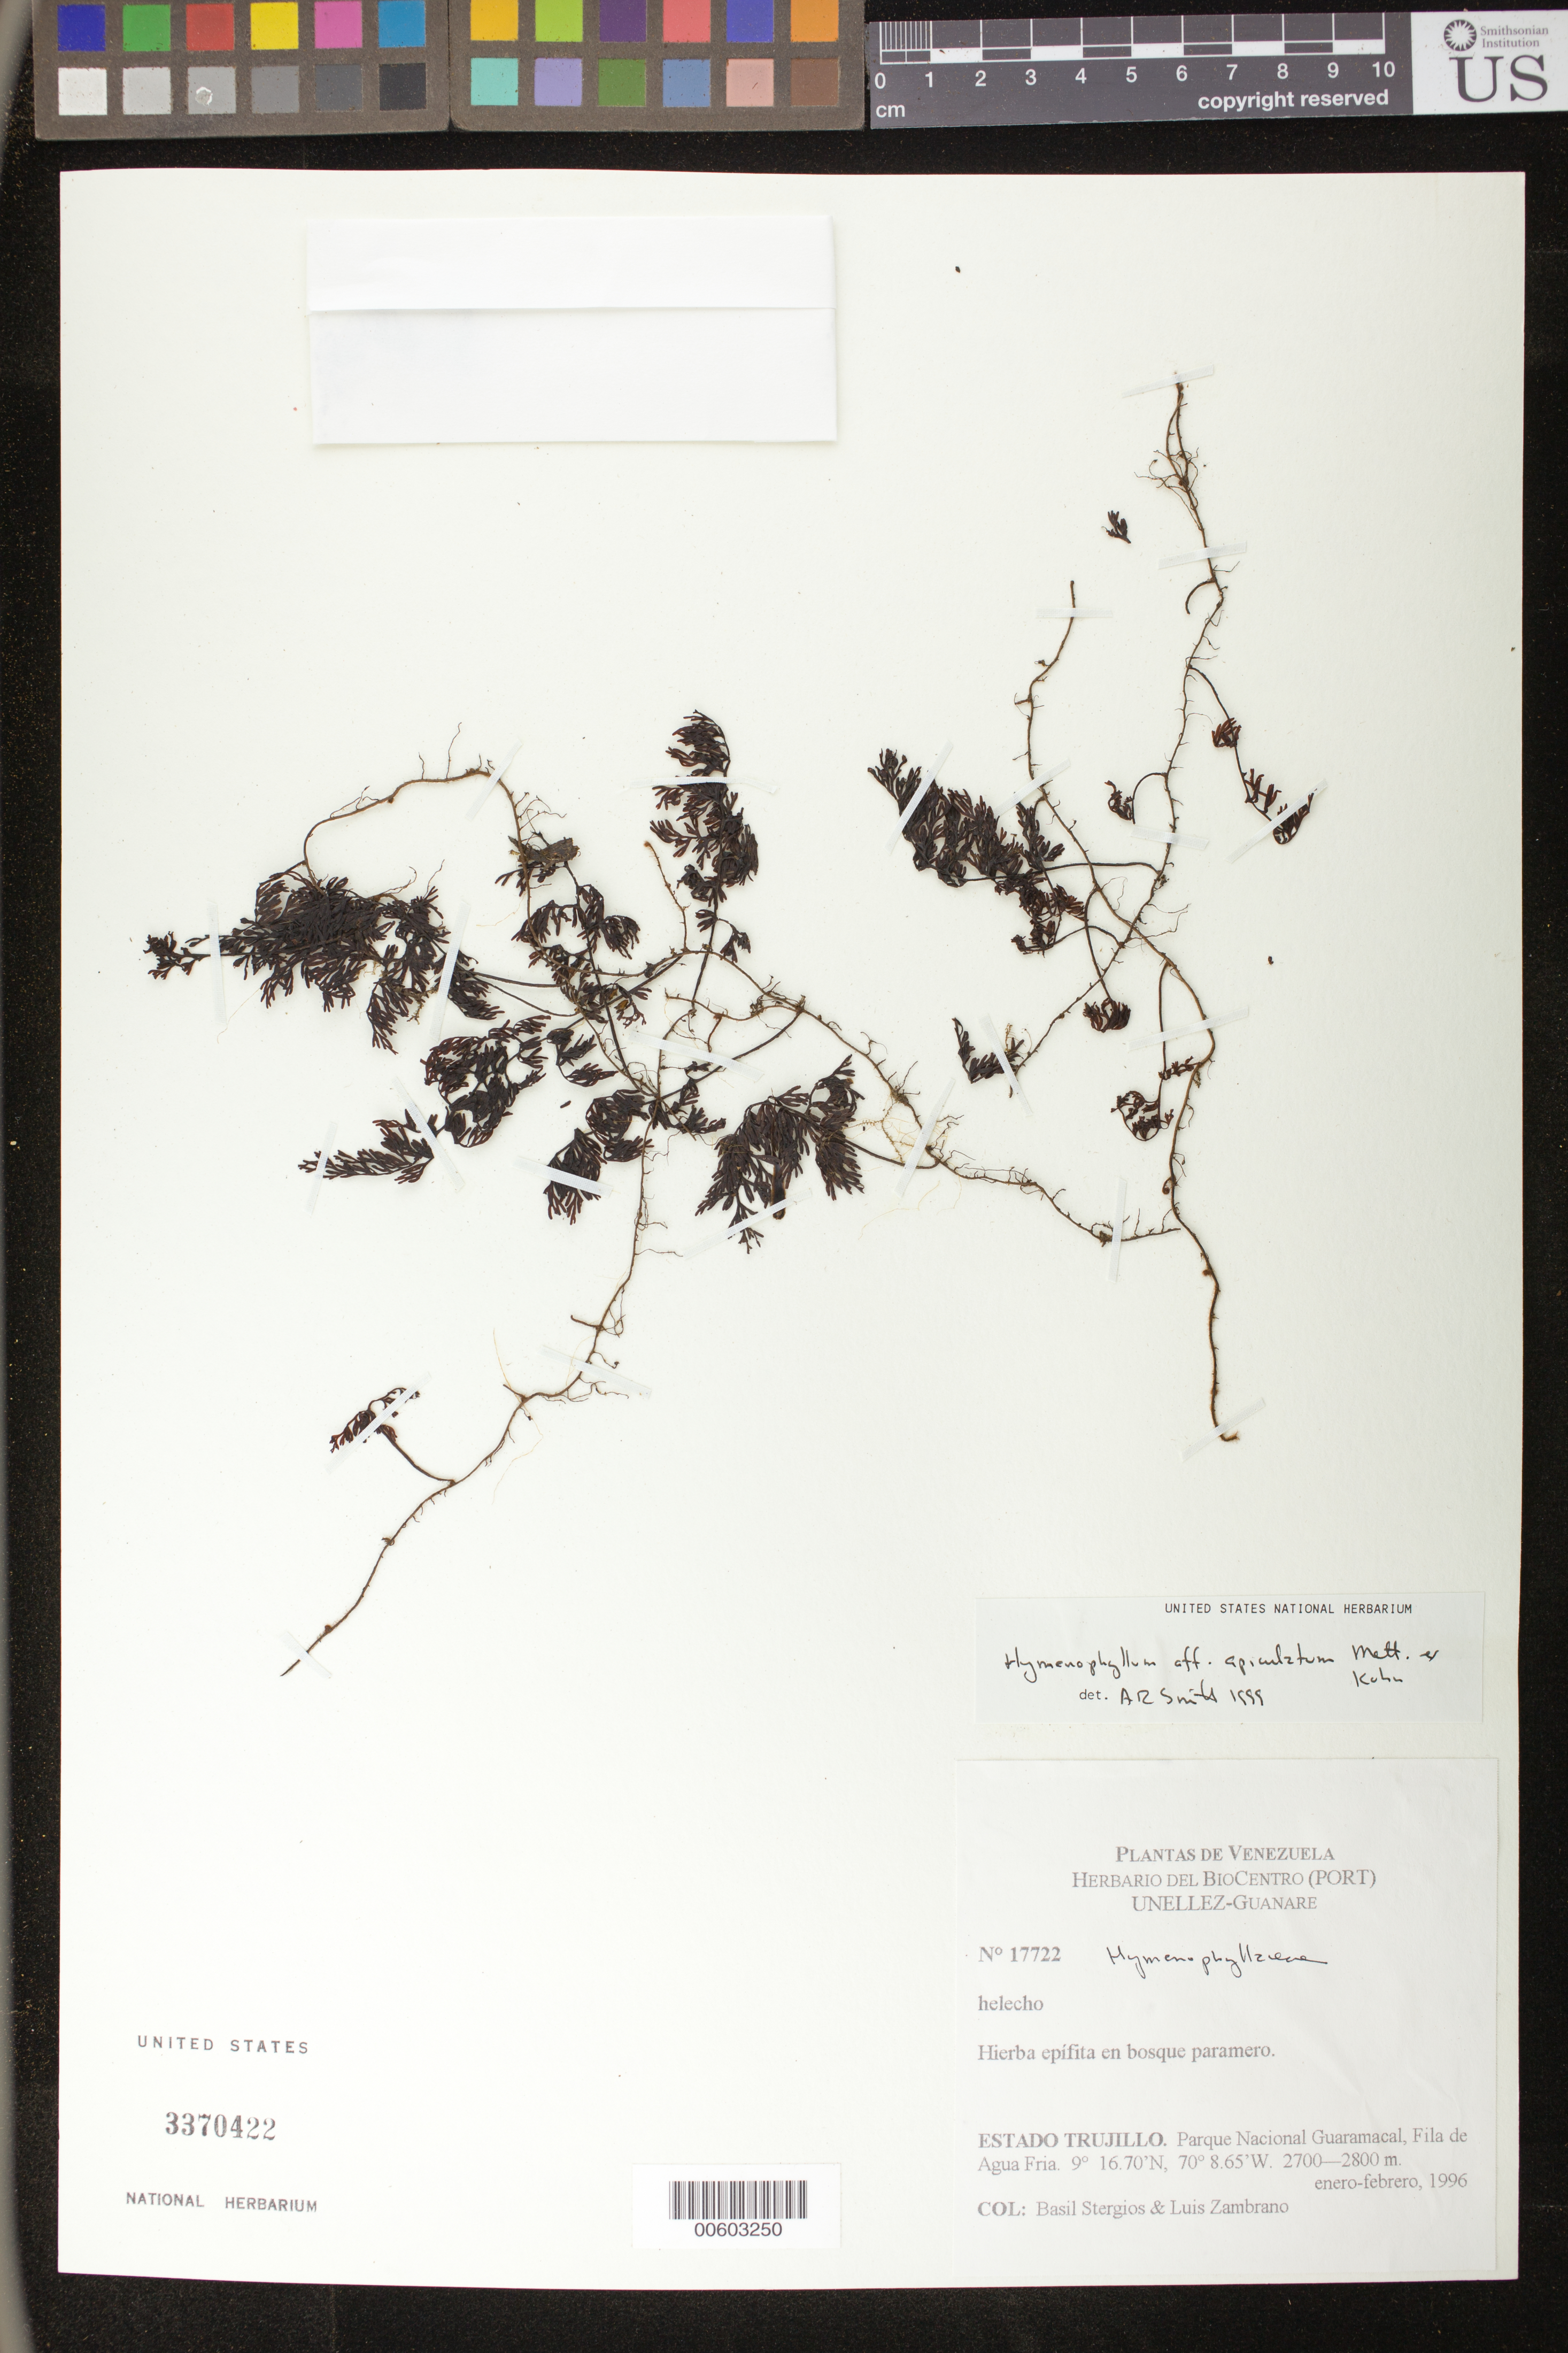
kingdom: Plantae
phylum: Tracheophyta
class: Polypodiopsida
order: Hymenophyllales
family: Hymenophyllaceae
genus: Hymenophyllum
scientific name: Hymenophyllum apiculatum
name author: Mett. ex Kuhn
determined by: Smith, Alan R., (UC)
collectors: B. G. Stergios & L. Zambrano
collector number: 17722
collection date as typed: Jan 1996 to -- Feb 1996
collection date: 1996-01/1996-02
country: Venezuela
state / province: Trujillo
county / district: Boconó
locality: Parque Nacional Guaramacal, Fila de Agua Fria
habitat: Bosque paramero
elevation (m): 2700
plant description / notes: PORT, UC, US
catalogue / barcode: US 3370422